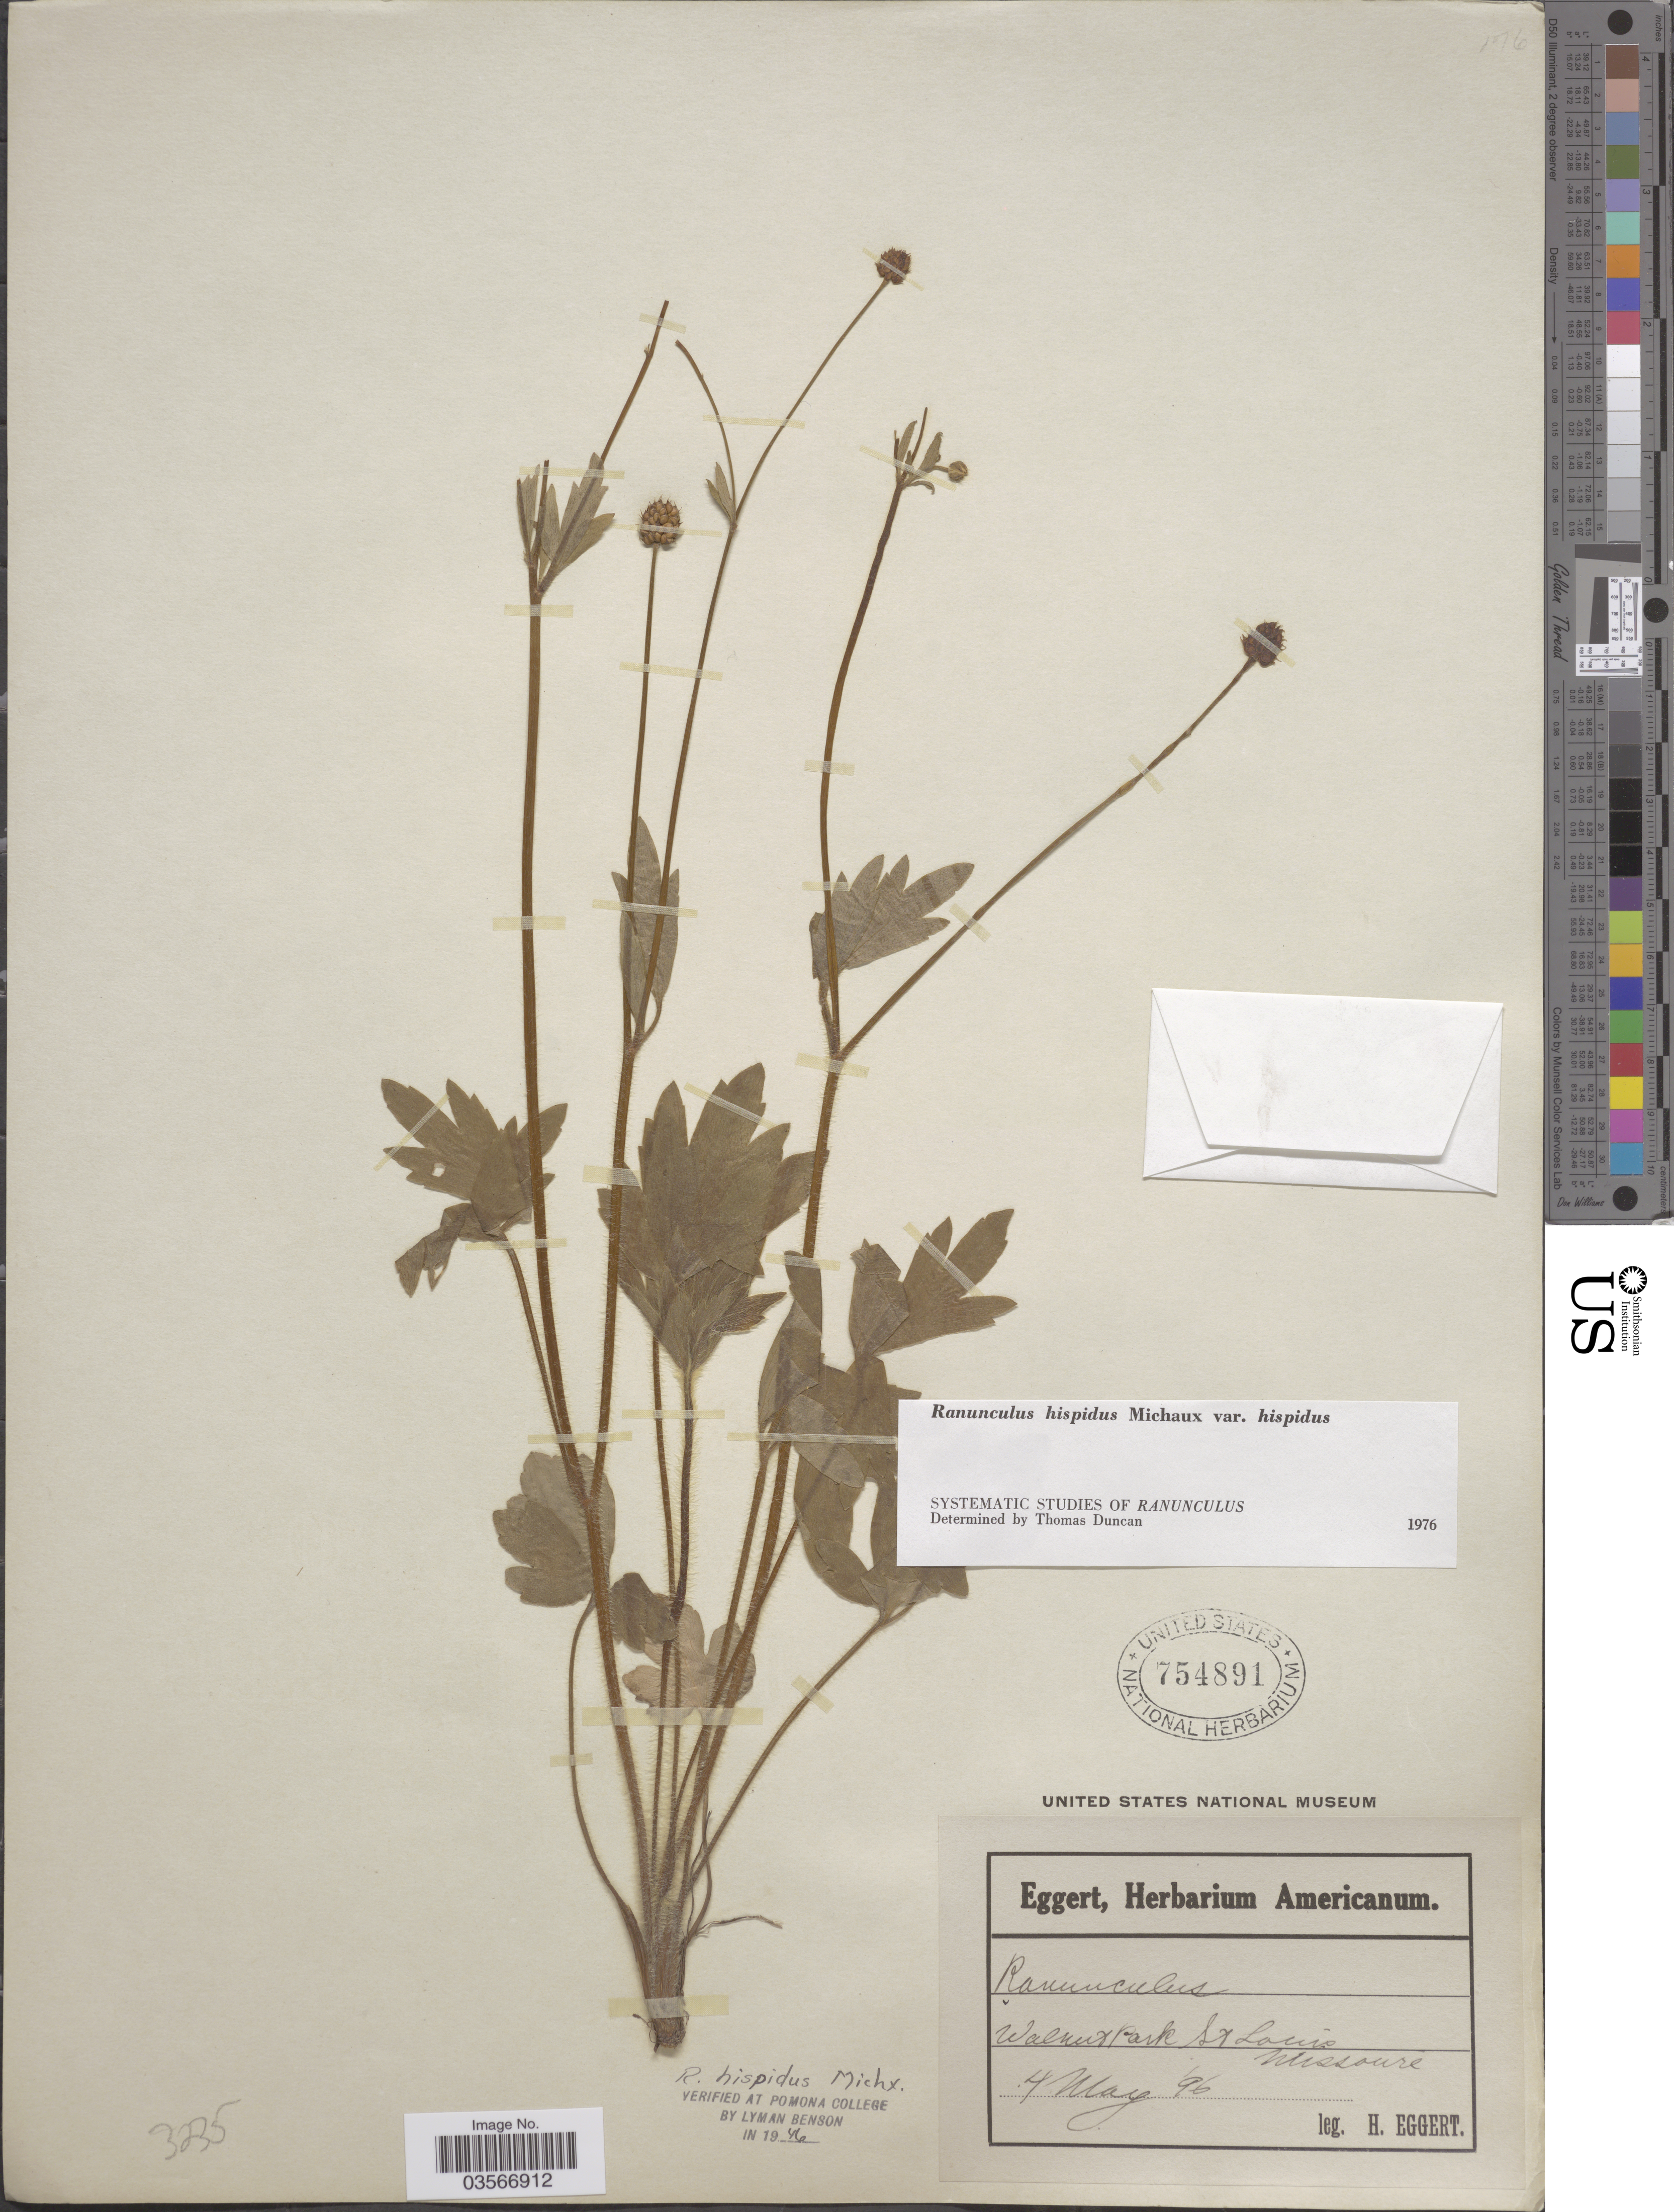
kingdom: Plantae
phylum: Tracheophyta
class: Magnoliopsida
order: Ranunculales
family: Ranunculaceae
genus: Ranunculus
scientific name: Ranunculus hispidus var. hispidus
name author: Michx.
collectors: H. Eggert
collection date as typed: Transcribed d/m/y: 4/5/96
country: United States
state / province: Missouri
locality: Walnut Park St. Louis.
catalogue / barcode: US 754891